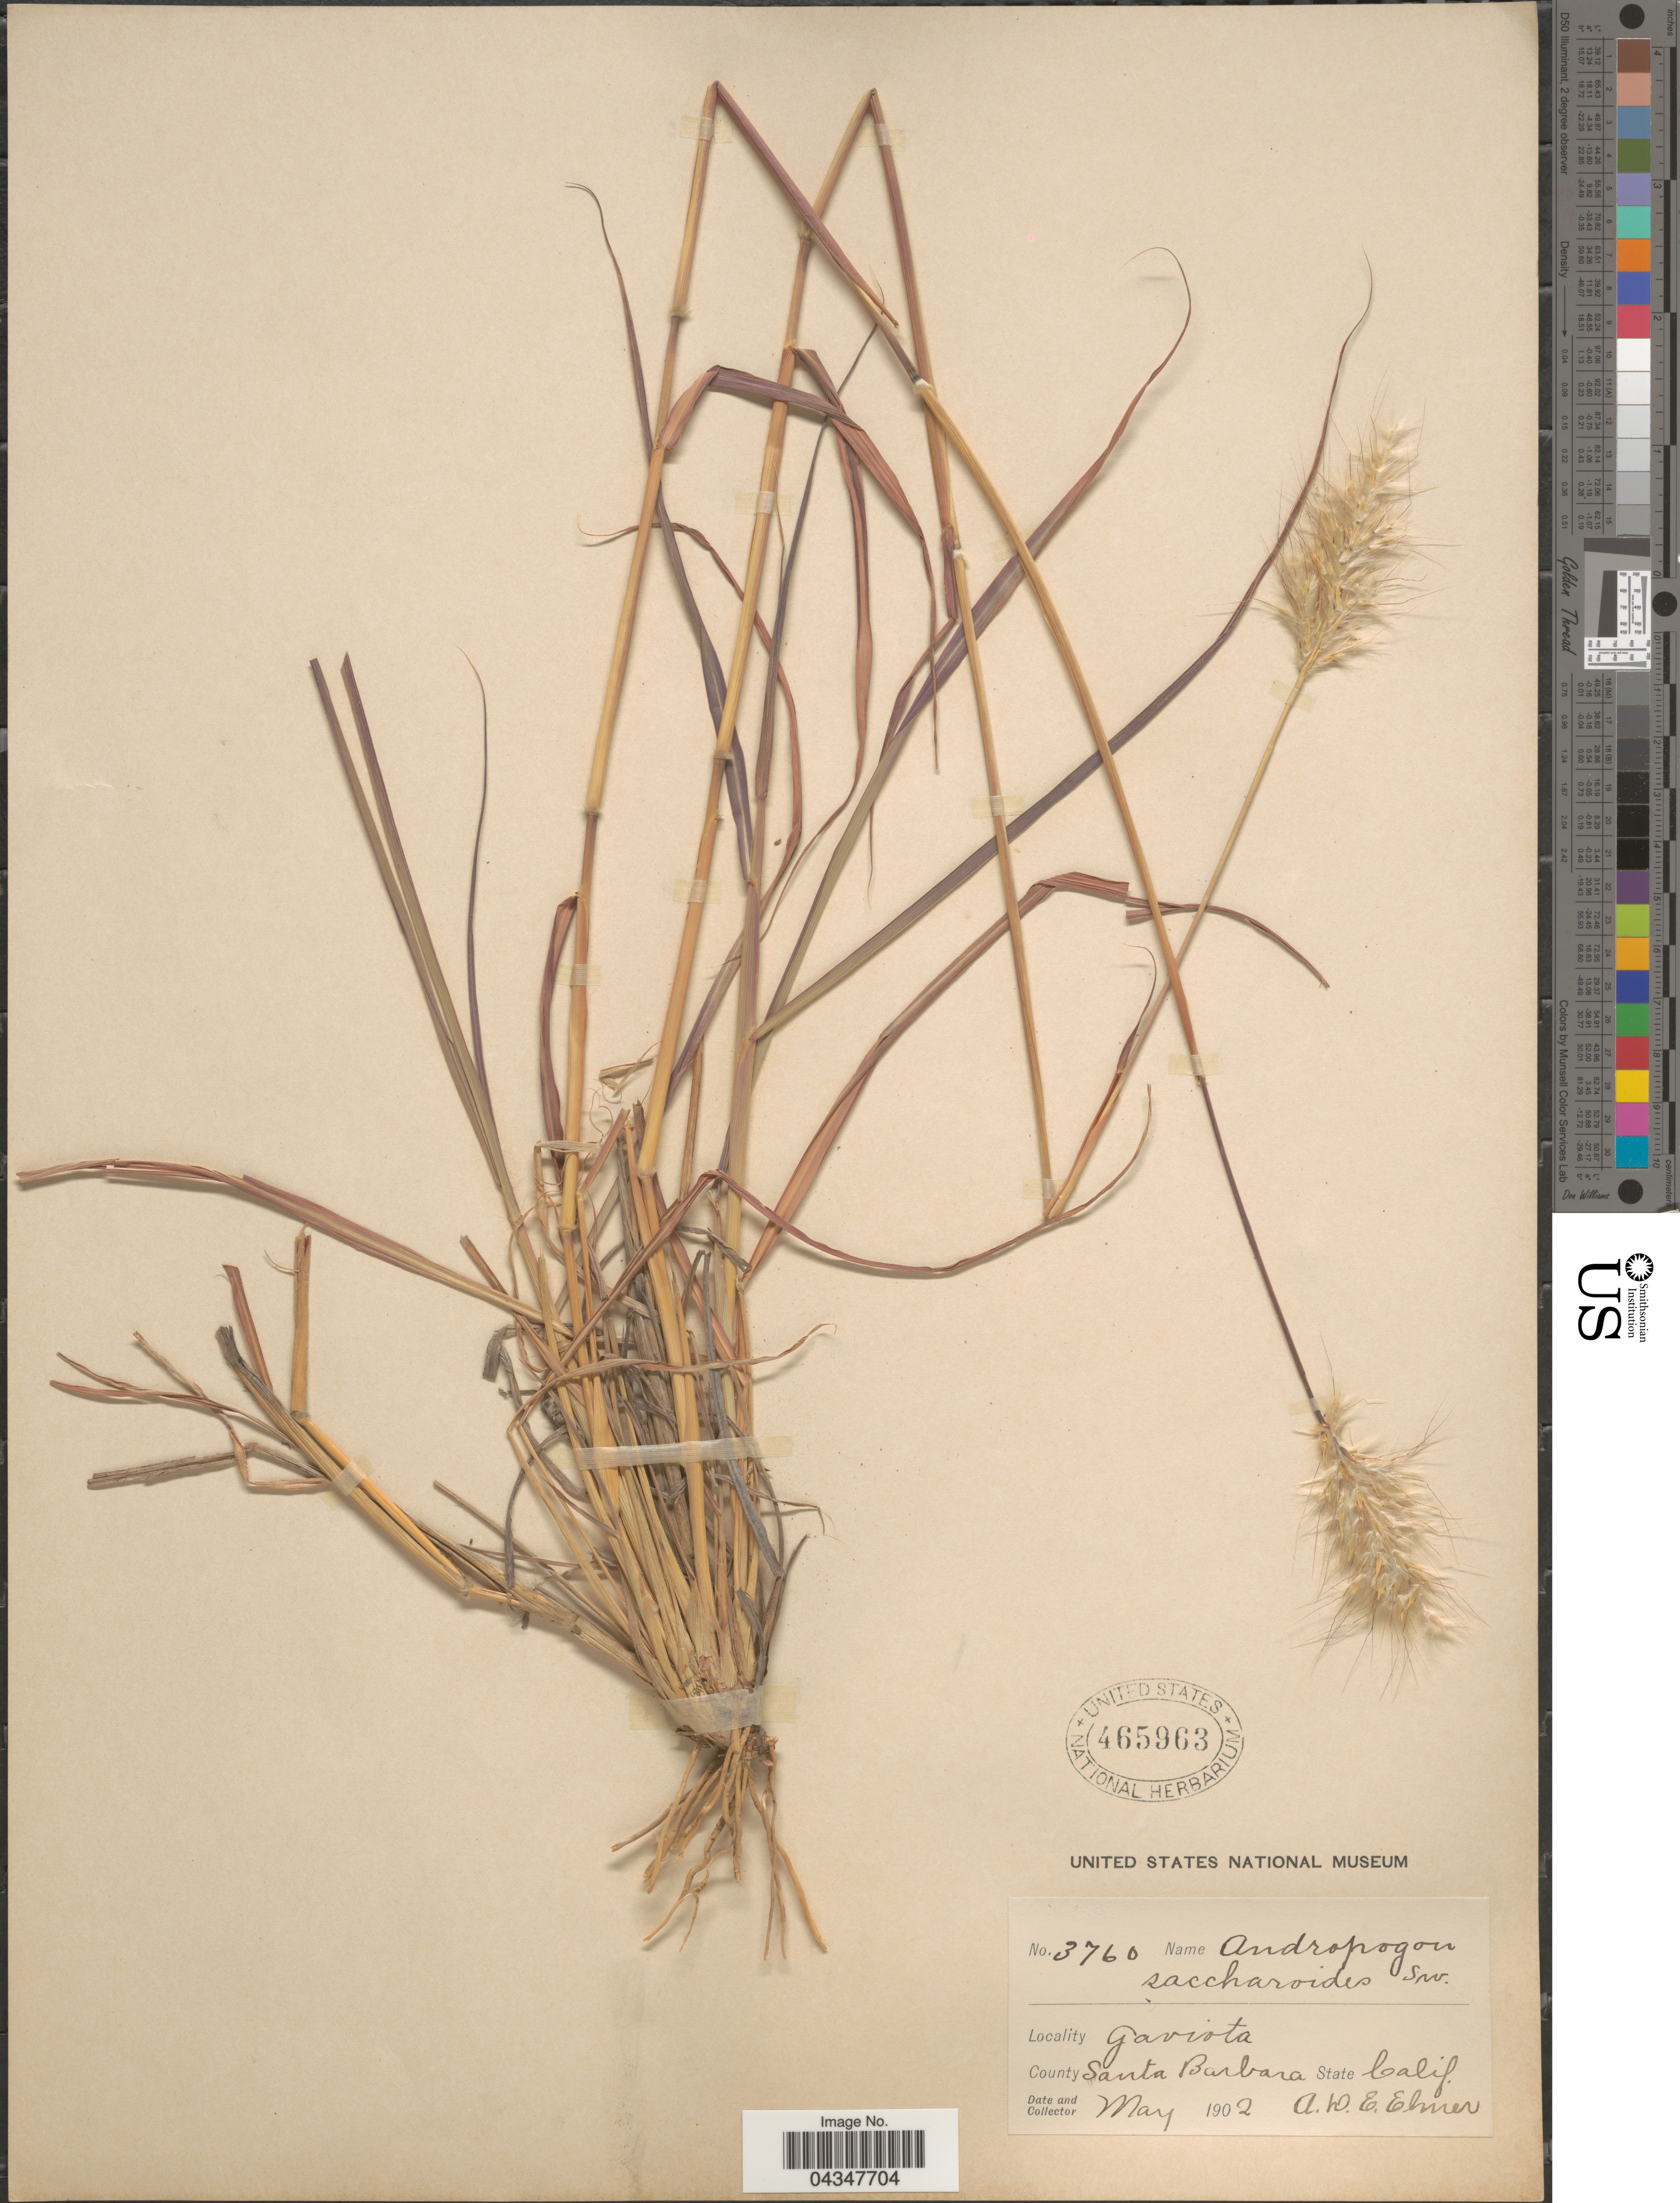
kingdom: Plantae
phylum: Tracheophyta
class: Liliopsida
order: Poales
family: Poaceae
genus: Bothriochloa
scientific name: Bothriochloa barbinodis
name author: (Lag.) Herter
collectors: A. D. E. Elmer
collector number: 3760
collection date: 1902-05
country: United States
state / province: California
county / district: Santa Barbara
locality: Gavista. County Santa Barbara.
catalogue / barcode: US 465963